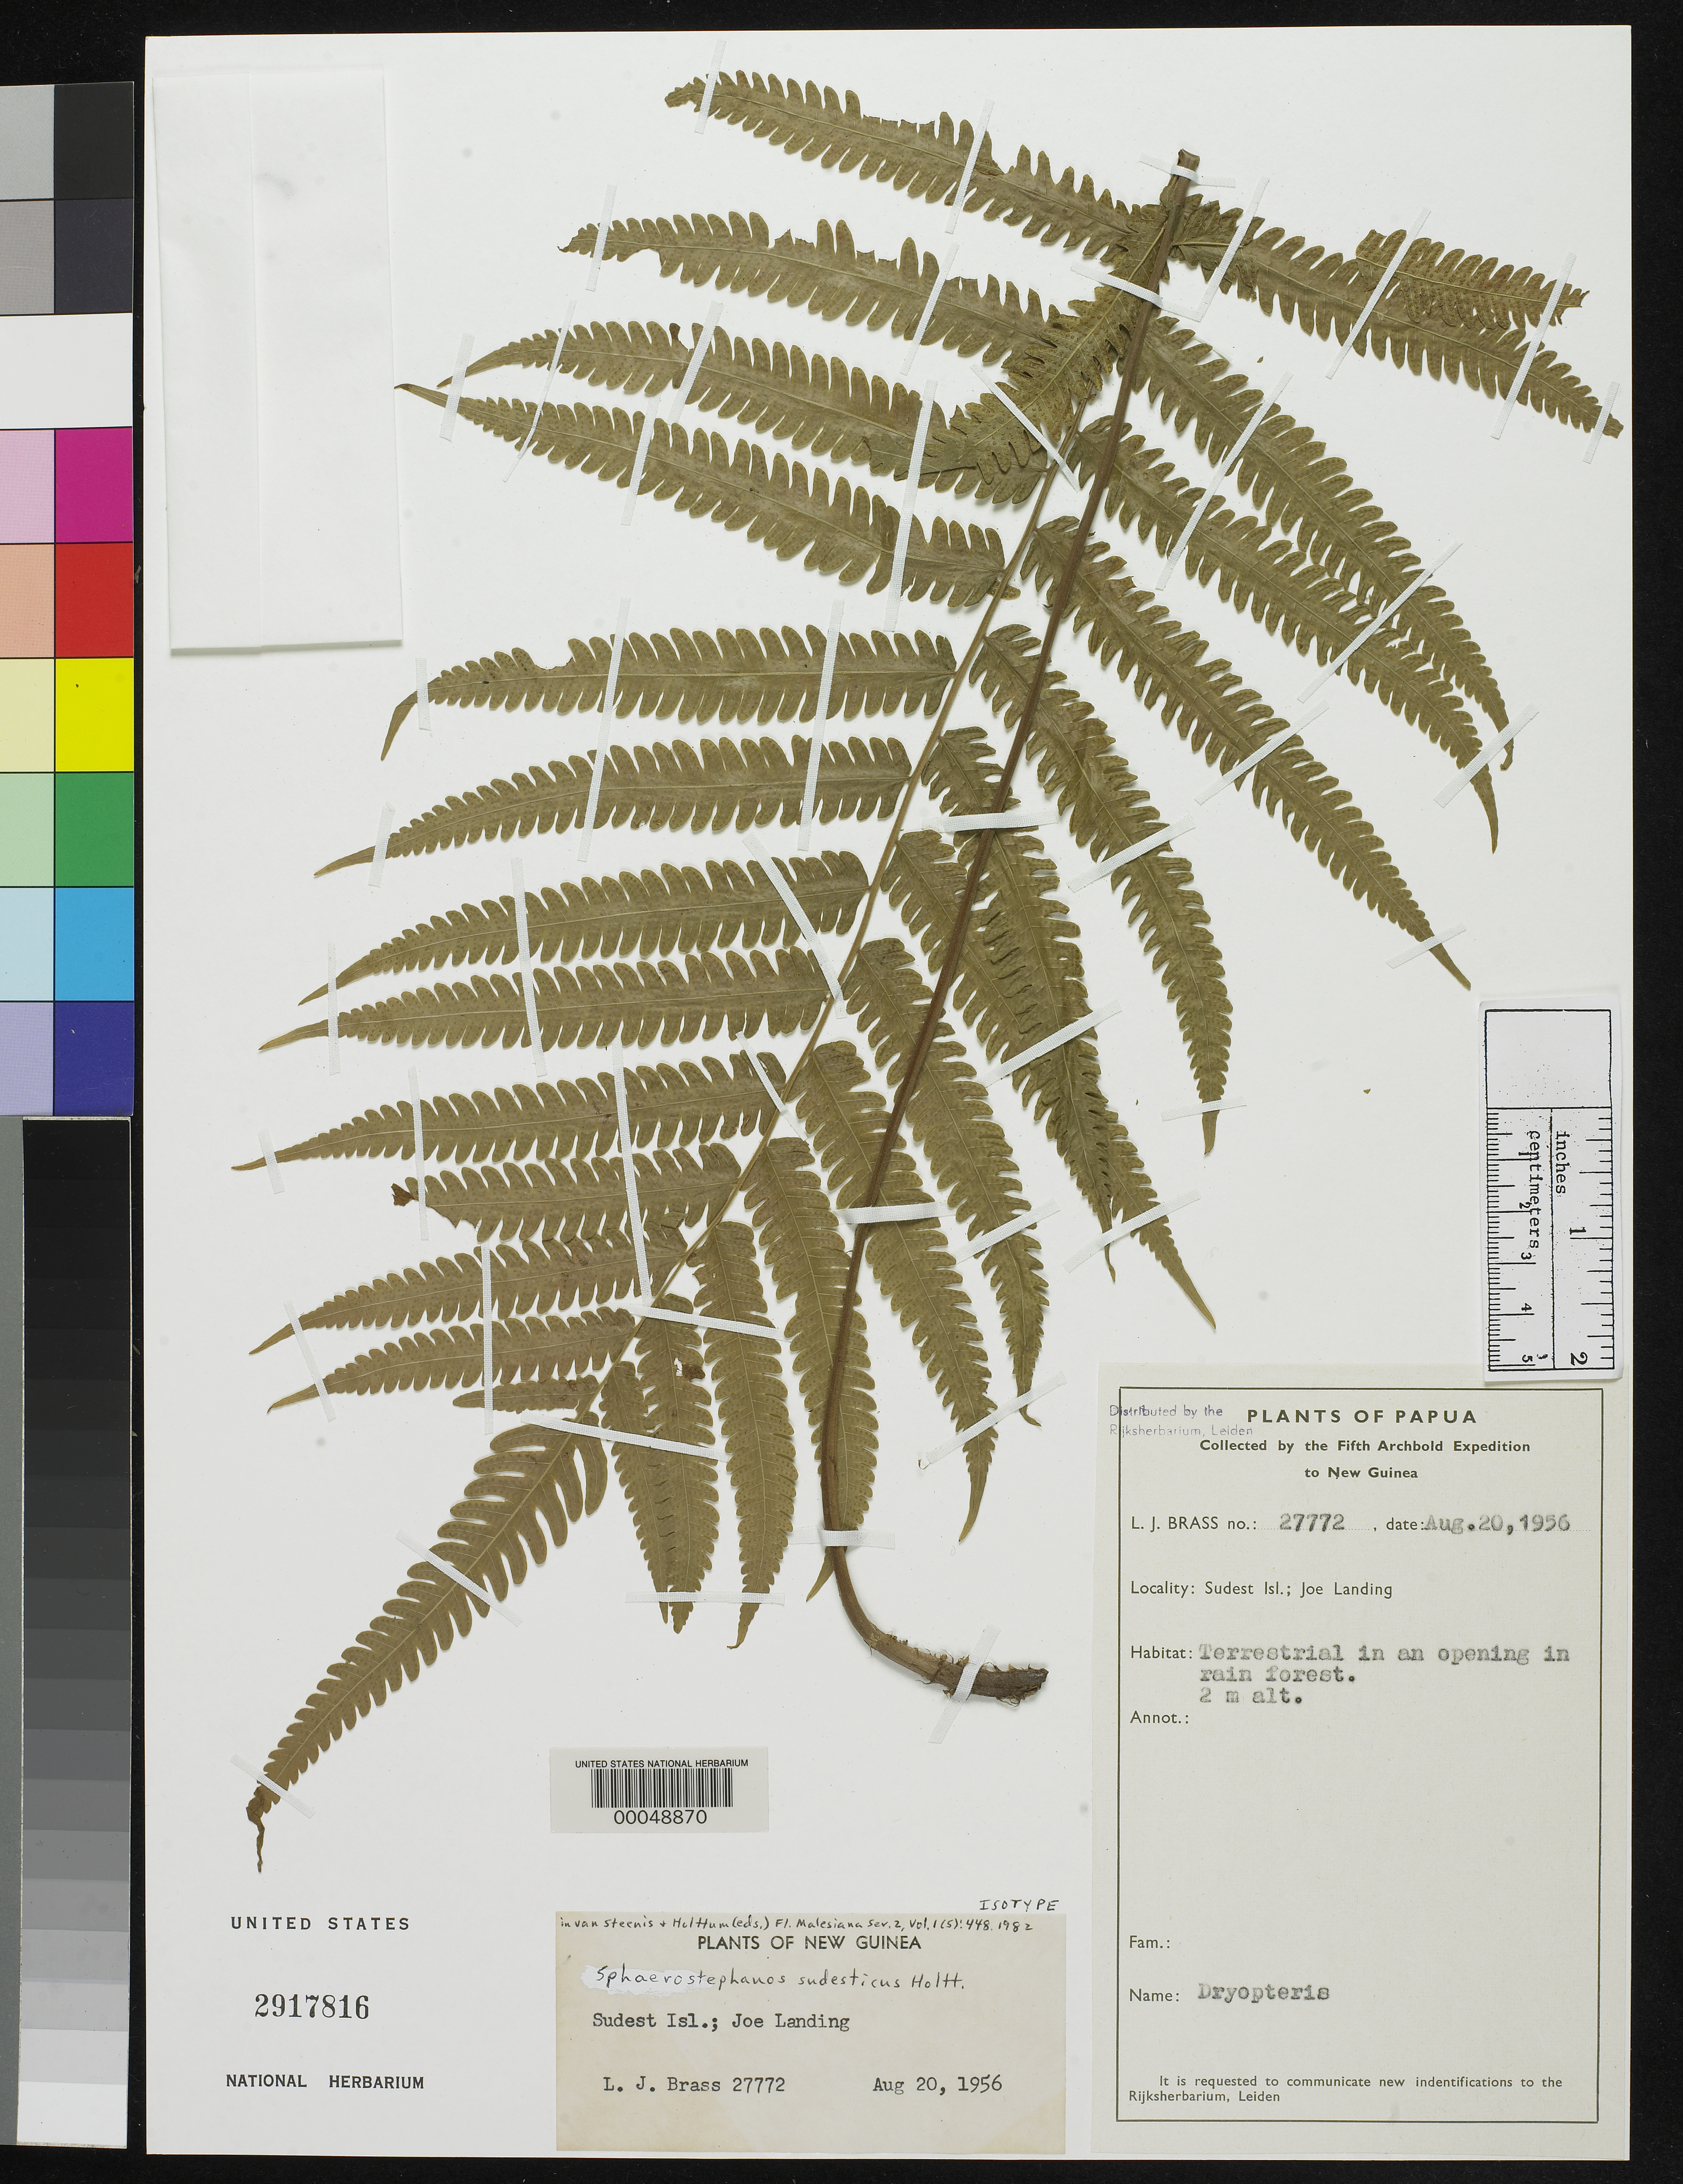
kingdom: Plantae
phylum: Tracheophyta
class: Polypodiopsida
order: Polypodiales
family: Thelypteridaceae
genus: Sphaerostephanos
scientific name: Sphaerostephanos sudesticus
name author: Holttum in Steenis & Holttum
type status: Isotype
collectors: L. J. Brass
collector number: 27772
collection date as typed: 20 Aug 1956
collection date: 1956-08-20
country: Papua New Guinea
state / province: Milne Bay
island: Sudest [Tagula]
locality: Joe Landing. [Louisade Arch.]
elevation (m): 2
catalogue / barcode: US 2917816